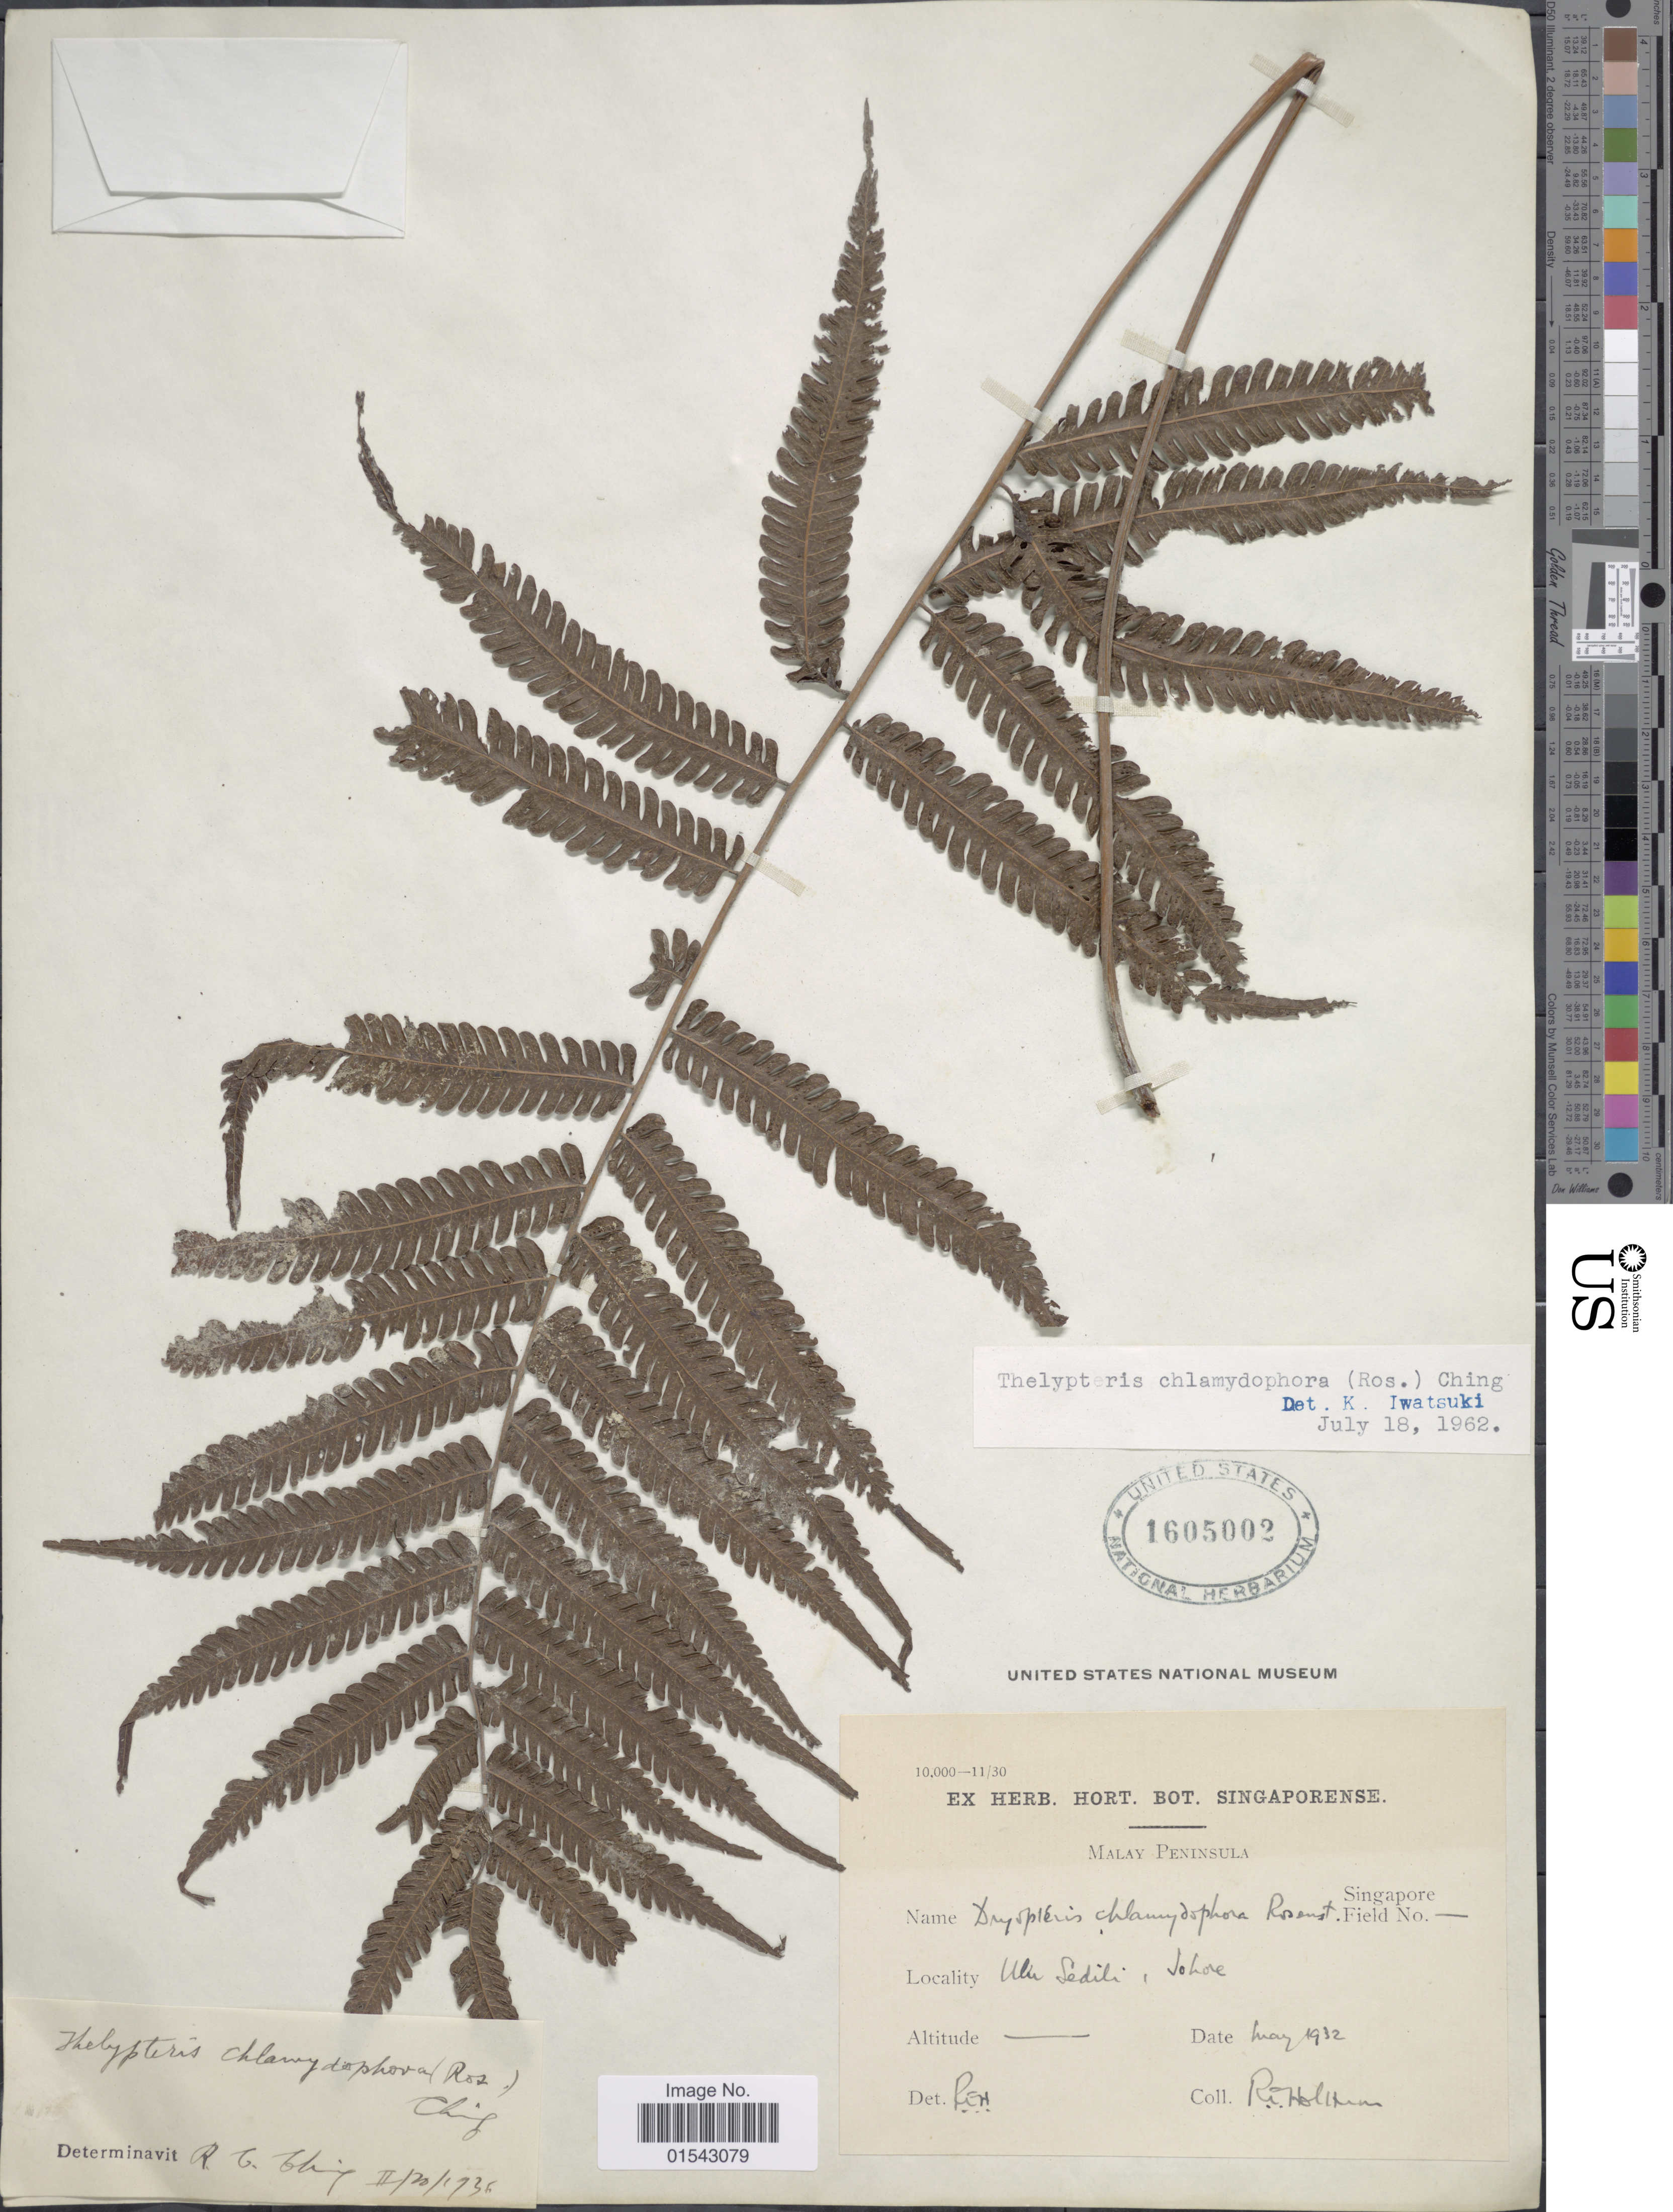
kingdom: Plantae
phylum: Tracheophyta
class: Polypodiopsida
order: Polypodiales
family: Thelypteridaceae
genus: Mesophlebion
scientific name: Mesophlebion chlamydophorum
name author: (Rosenst.) Holttum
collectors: R. E. Holttum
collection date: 1932-05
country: Malaysia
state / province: Johor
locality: Malay Peninsula, Ulu Sedili, Johore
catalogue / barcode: US 1605002